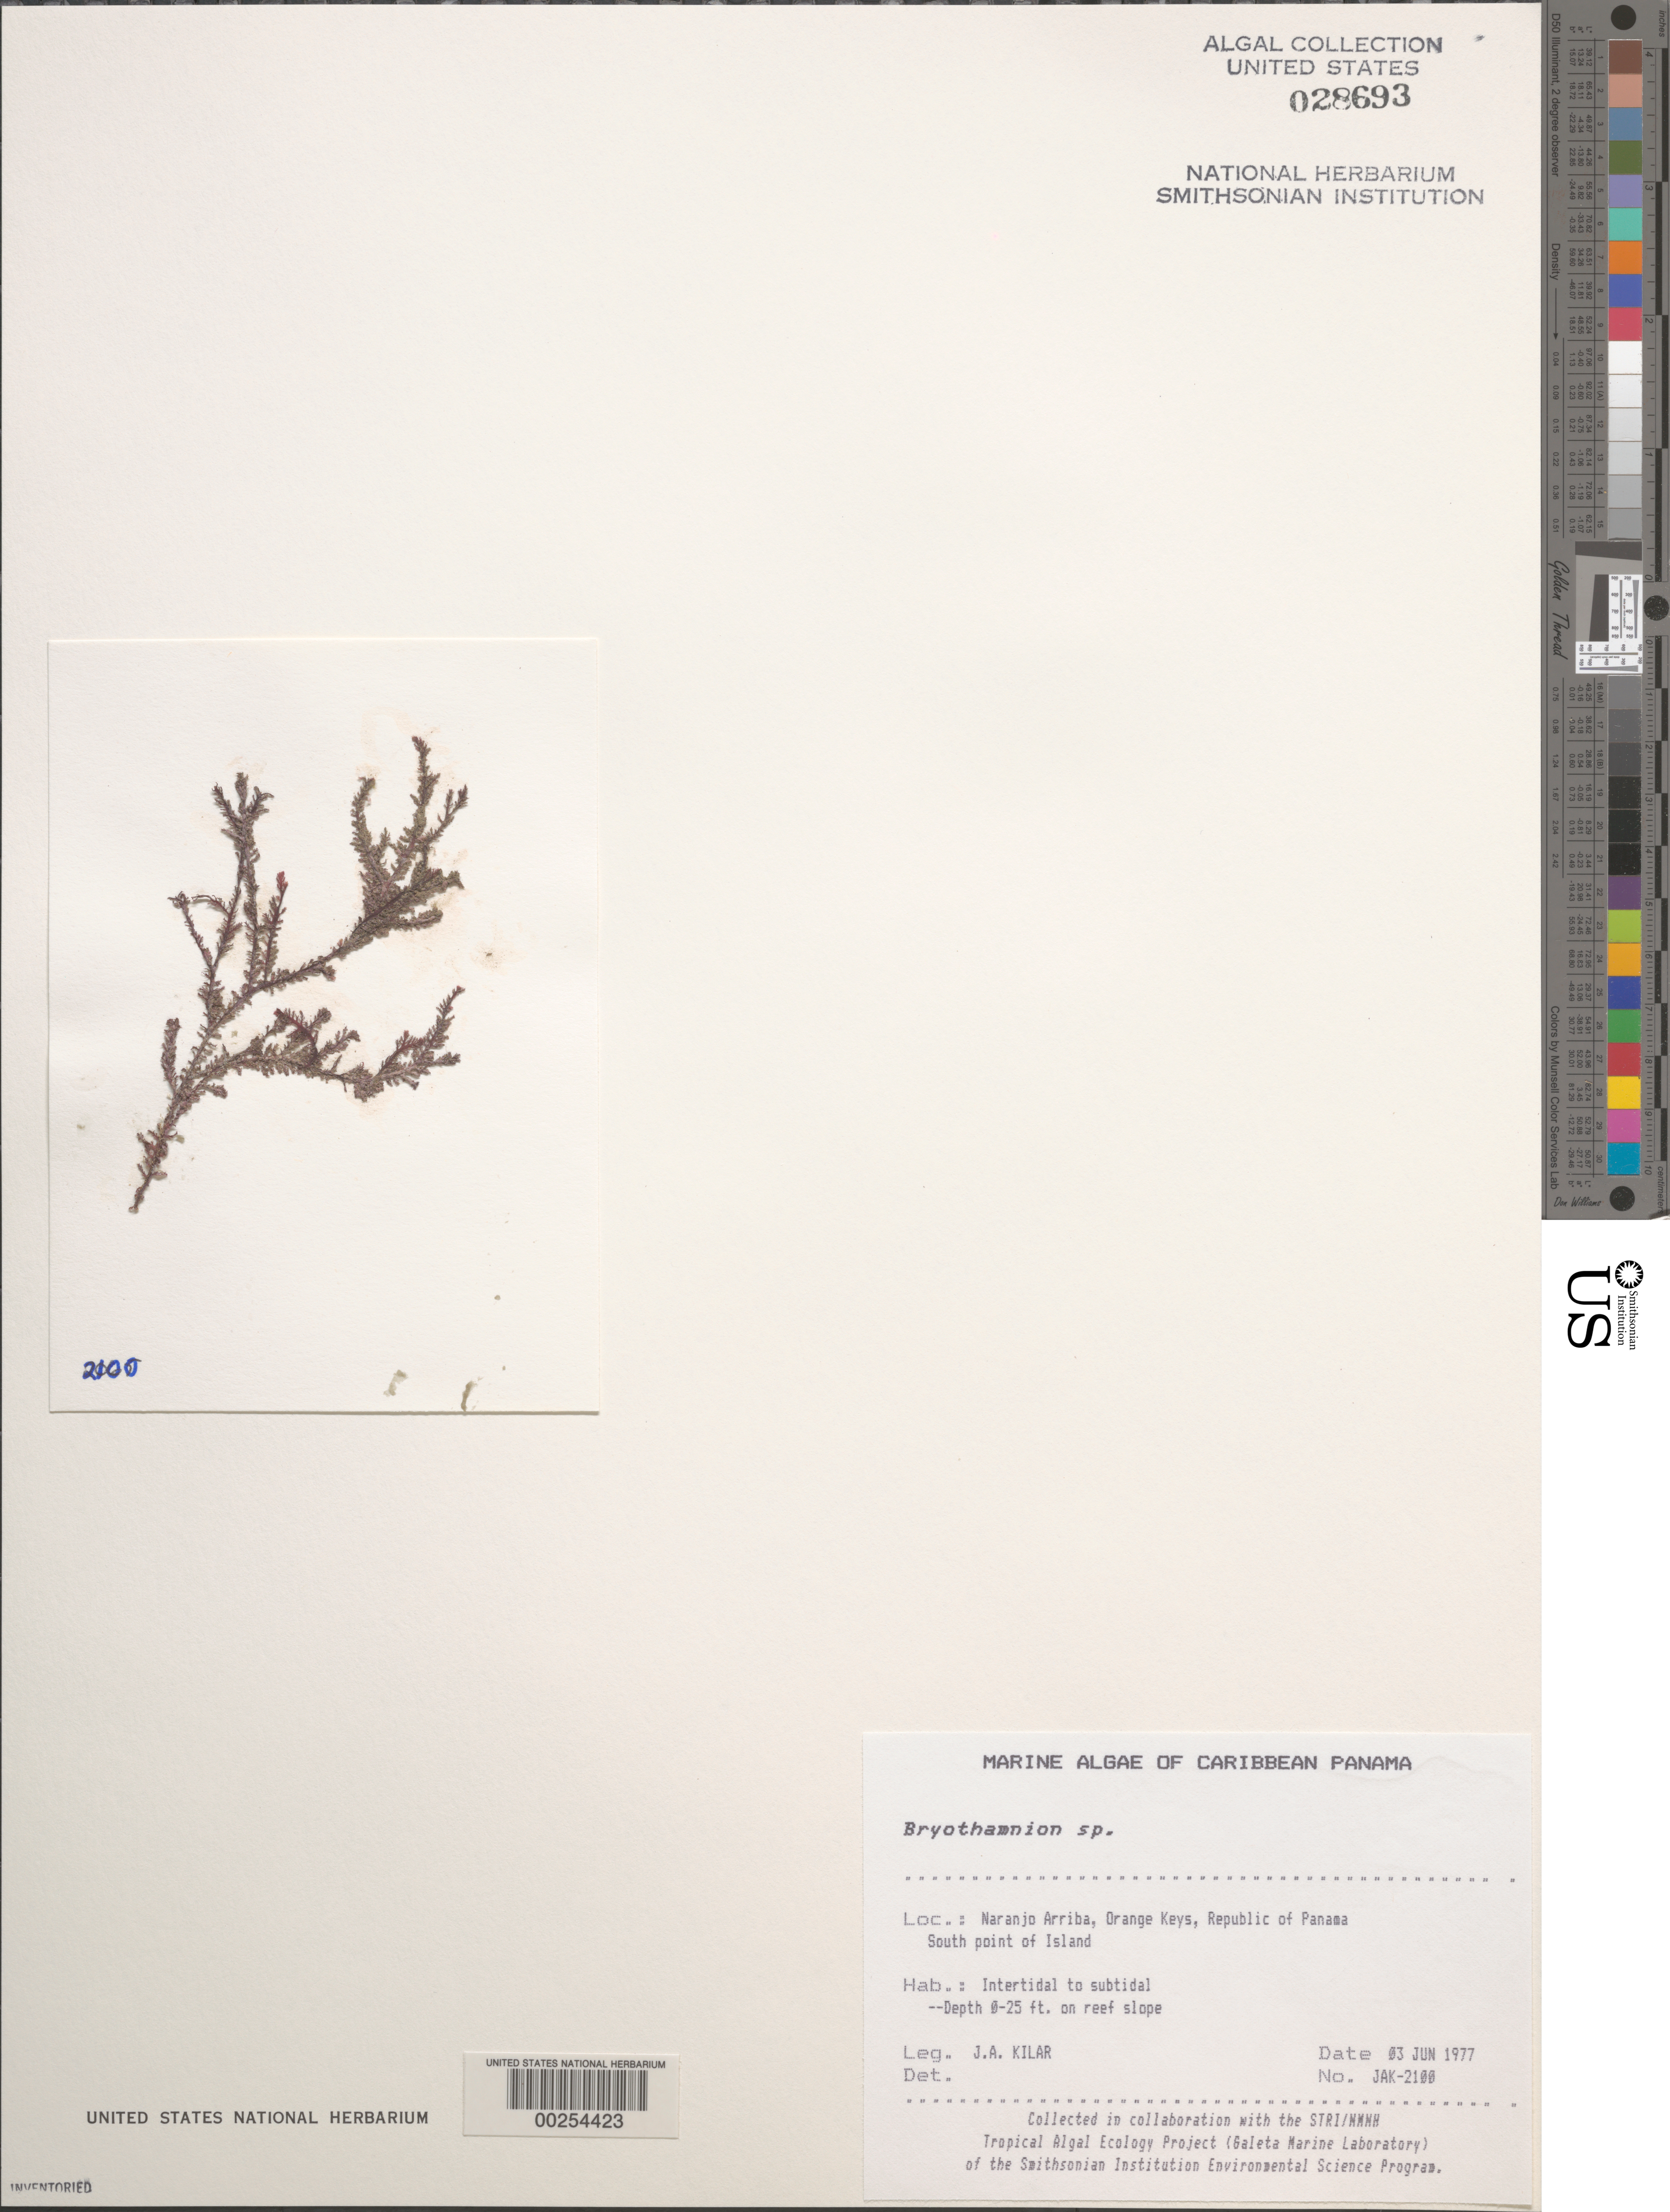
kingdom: Plantae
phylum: Rhodophyta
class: Florideophyceae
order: Ceramiales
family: Rhodomelaceae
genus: Bryothamnion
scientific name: Bryothamnion sp.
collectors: J. A. Kilar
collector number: JAK-2100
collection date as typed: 03 Jun 1979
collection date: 1979-06-03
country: Panama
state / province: Colón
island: Naranjo Arriba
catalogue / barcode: US 28693